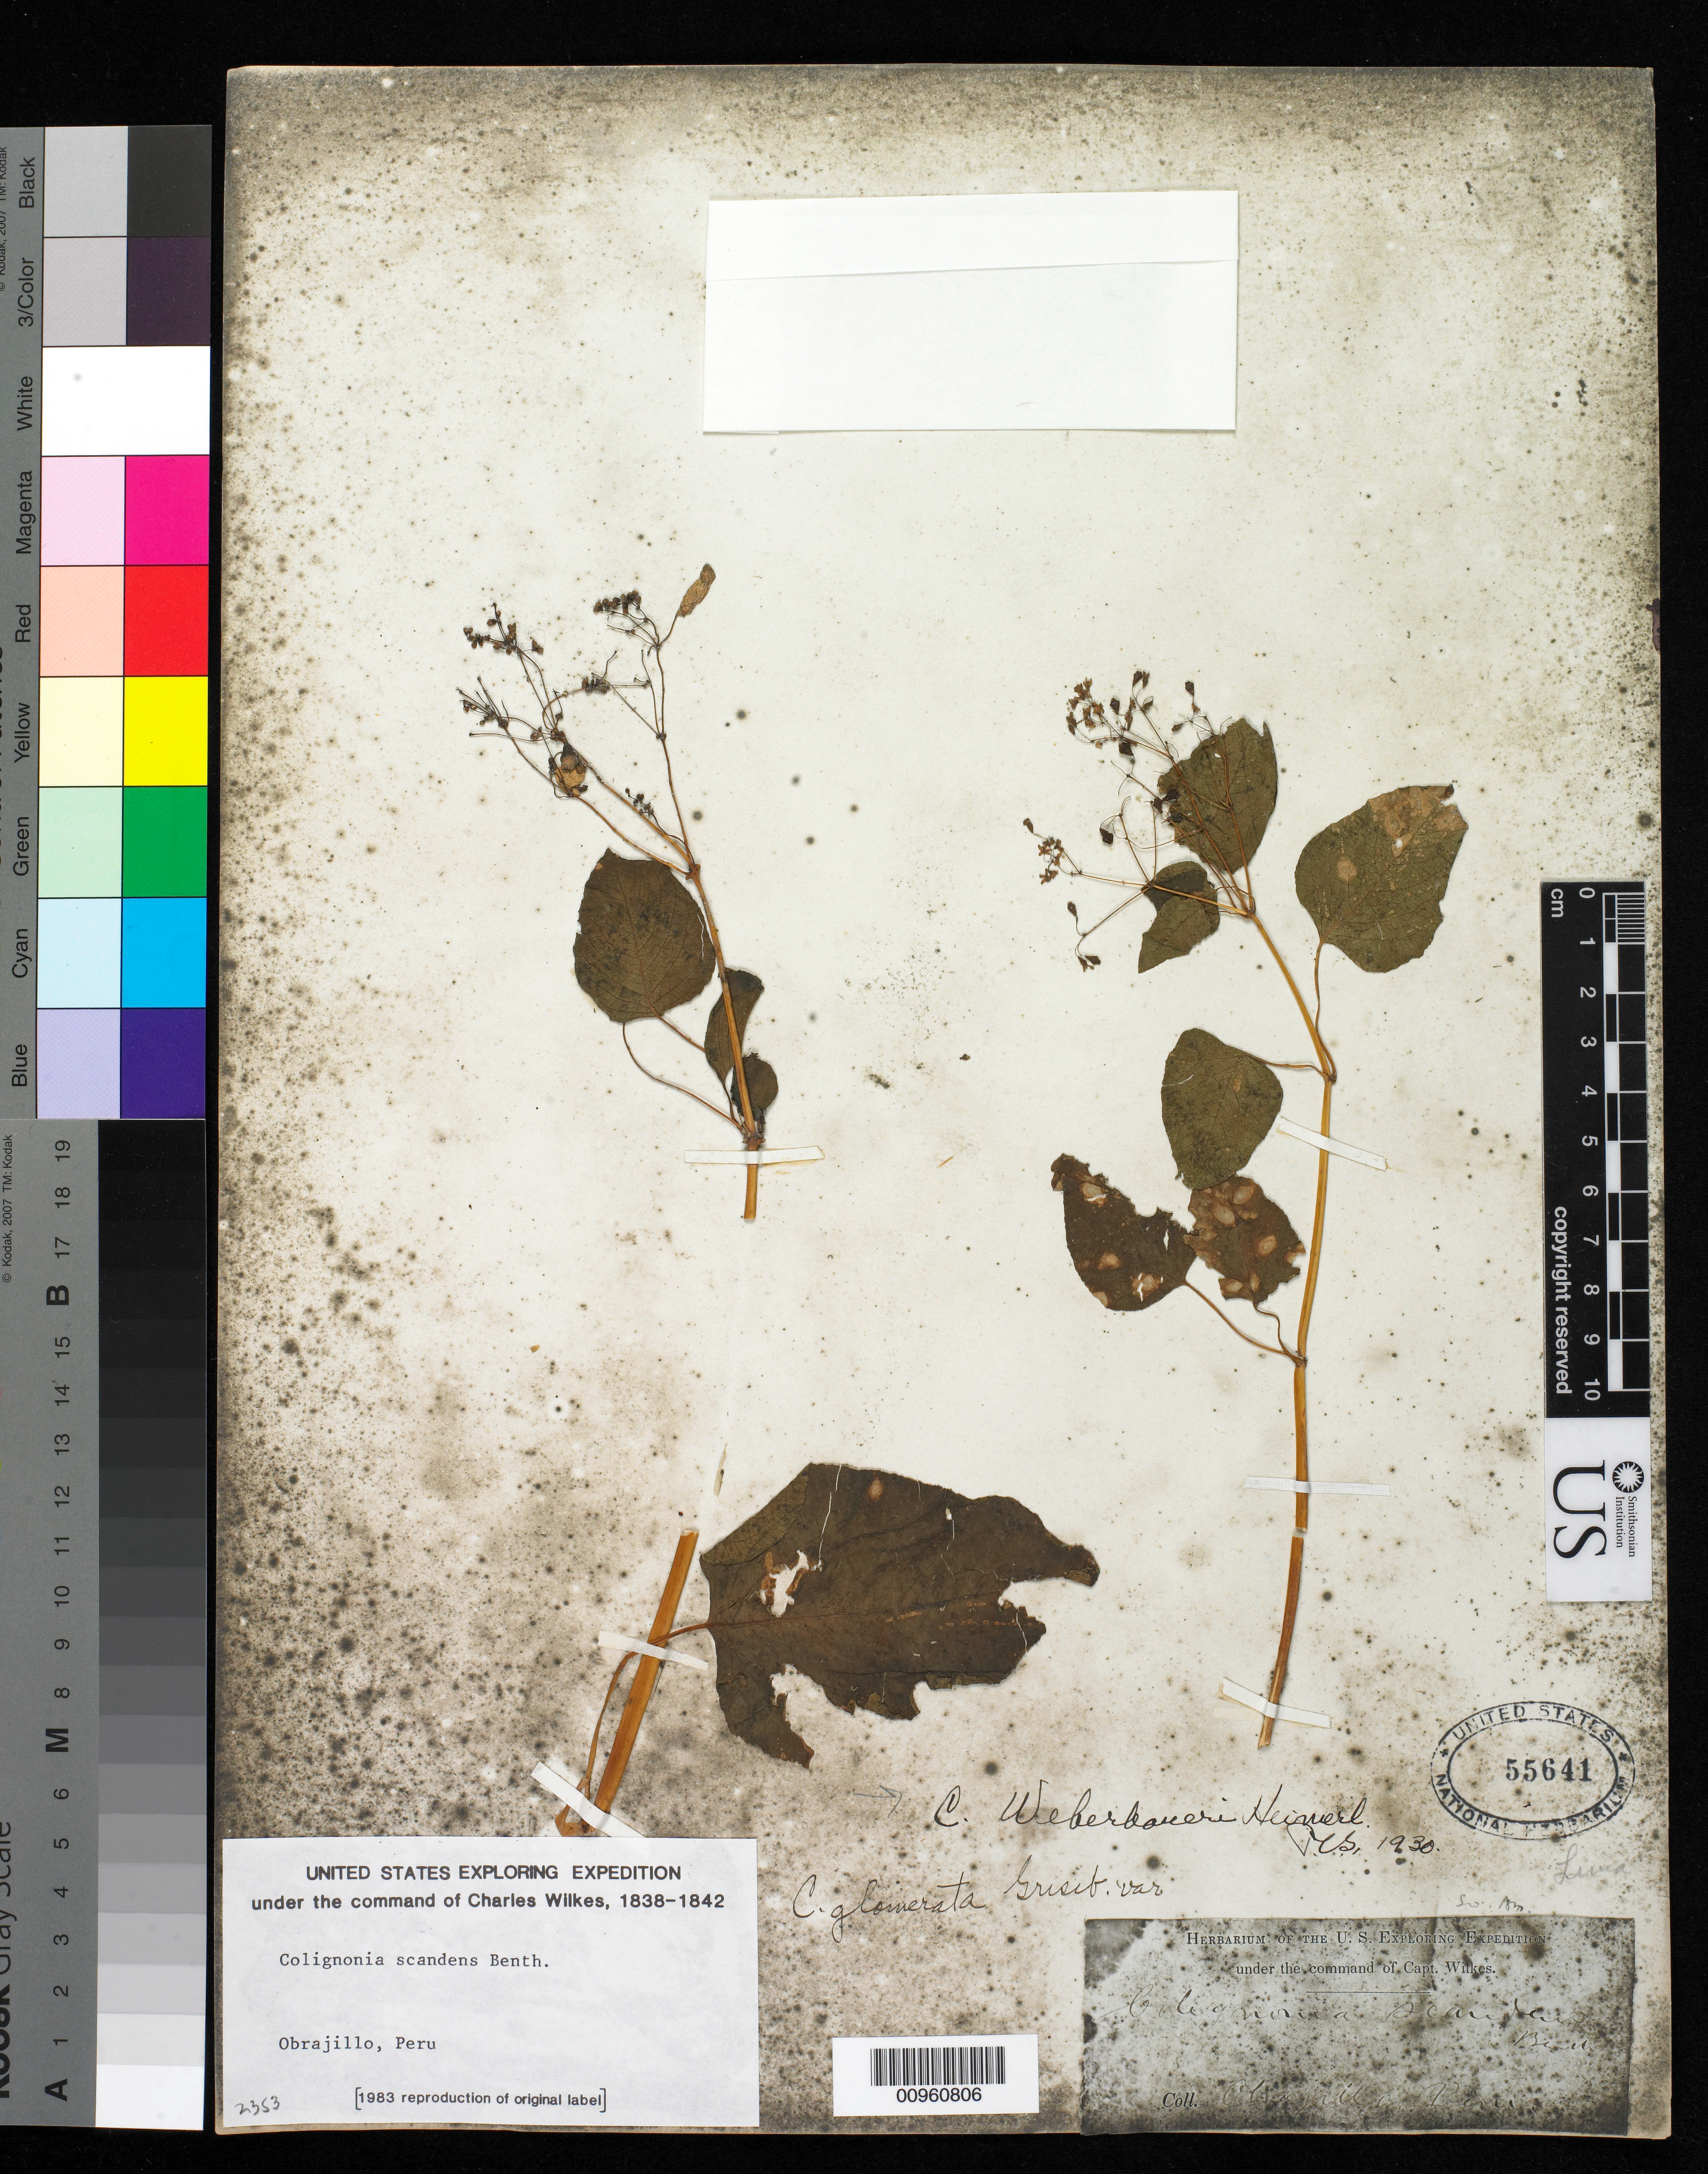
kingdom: Plantae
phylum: Tracheophyta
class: Magnoliopsida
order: Caryophyllales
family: Nyctaginaceae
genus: Colignonia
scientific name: Colignonia scandens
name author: Benth.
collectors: Wilkes Explor. Exped.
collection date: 1838/1842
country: Peru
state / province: Lima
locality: Obrajillo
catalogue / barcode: US 55641